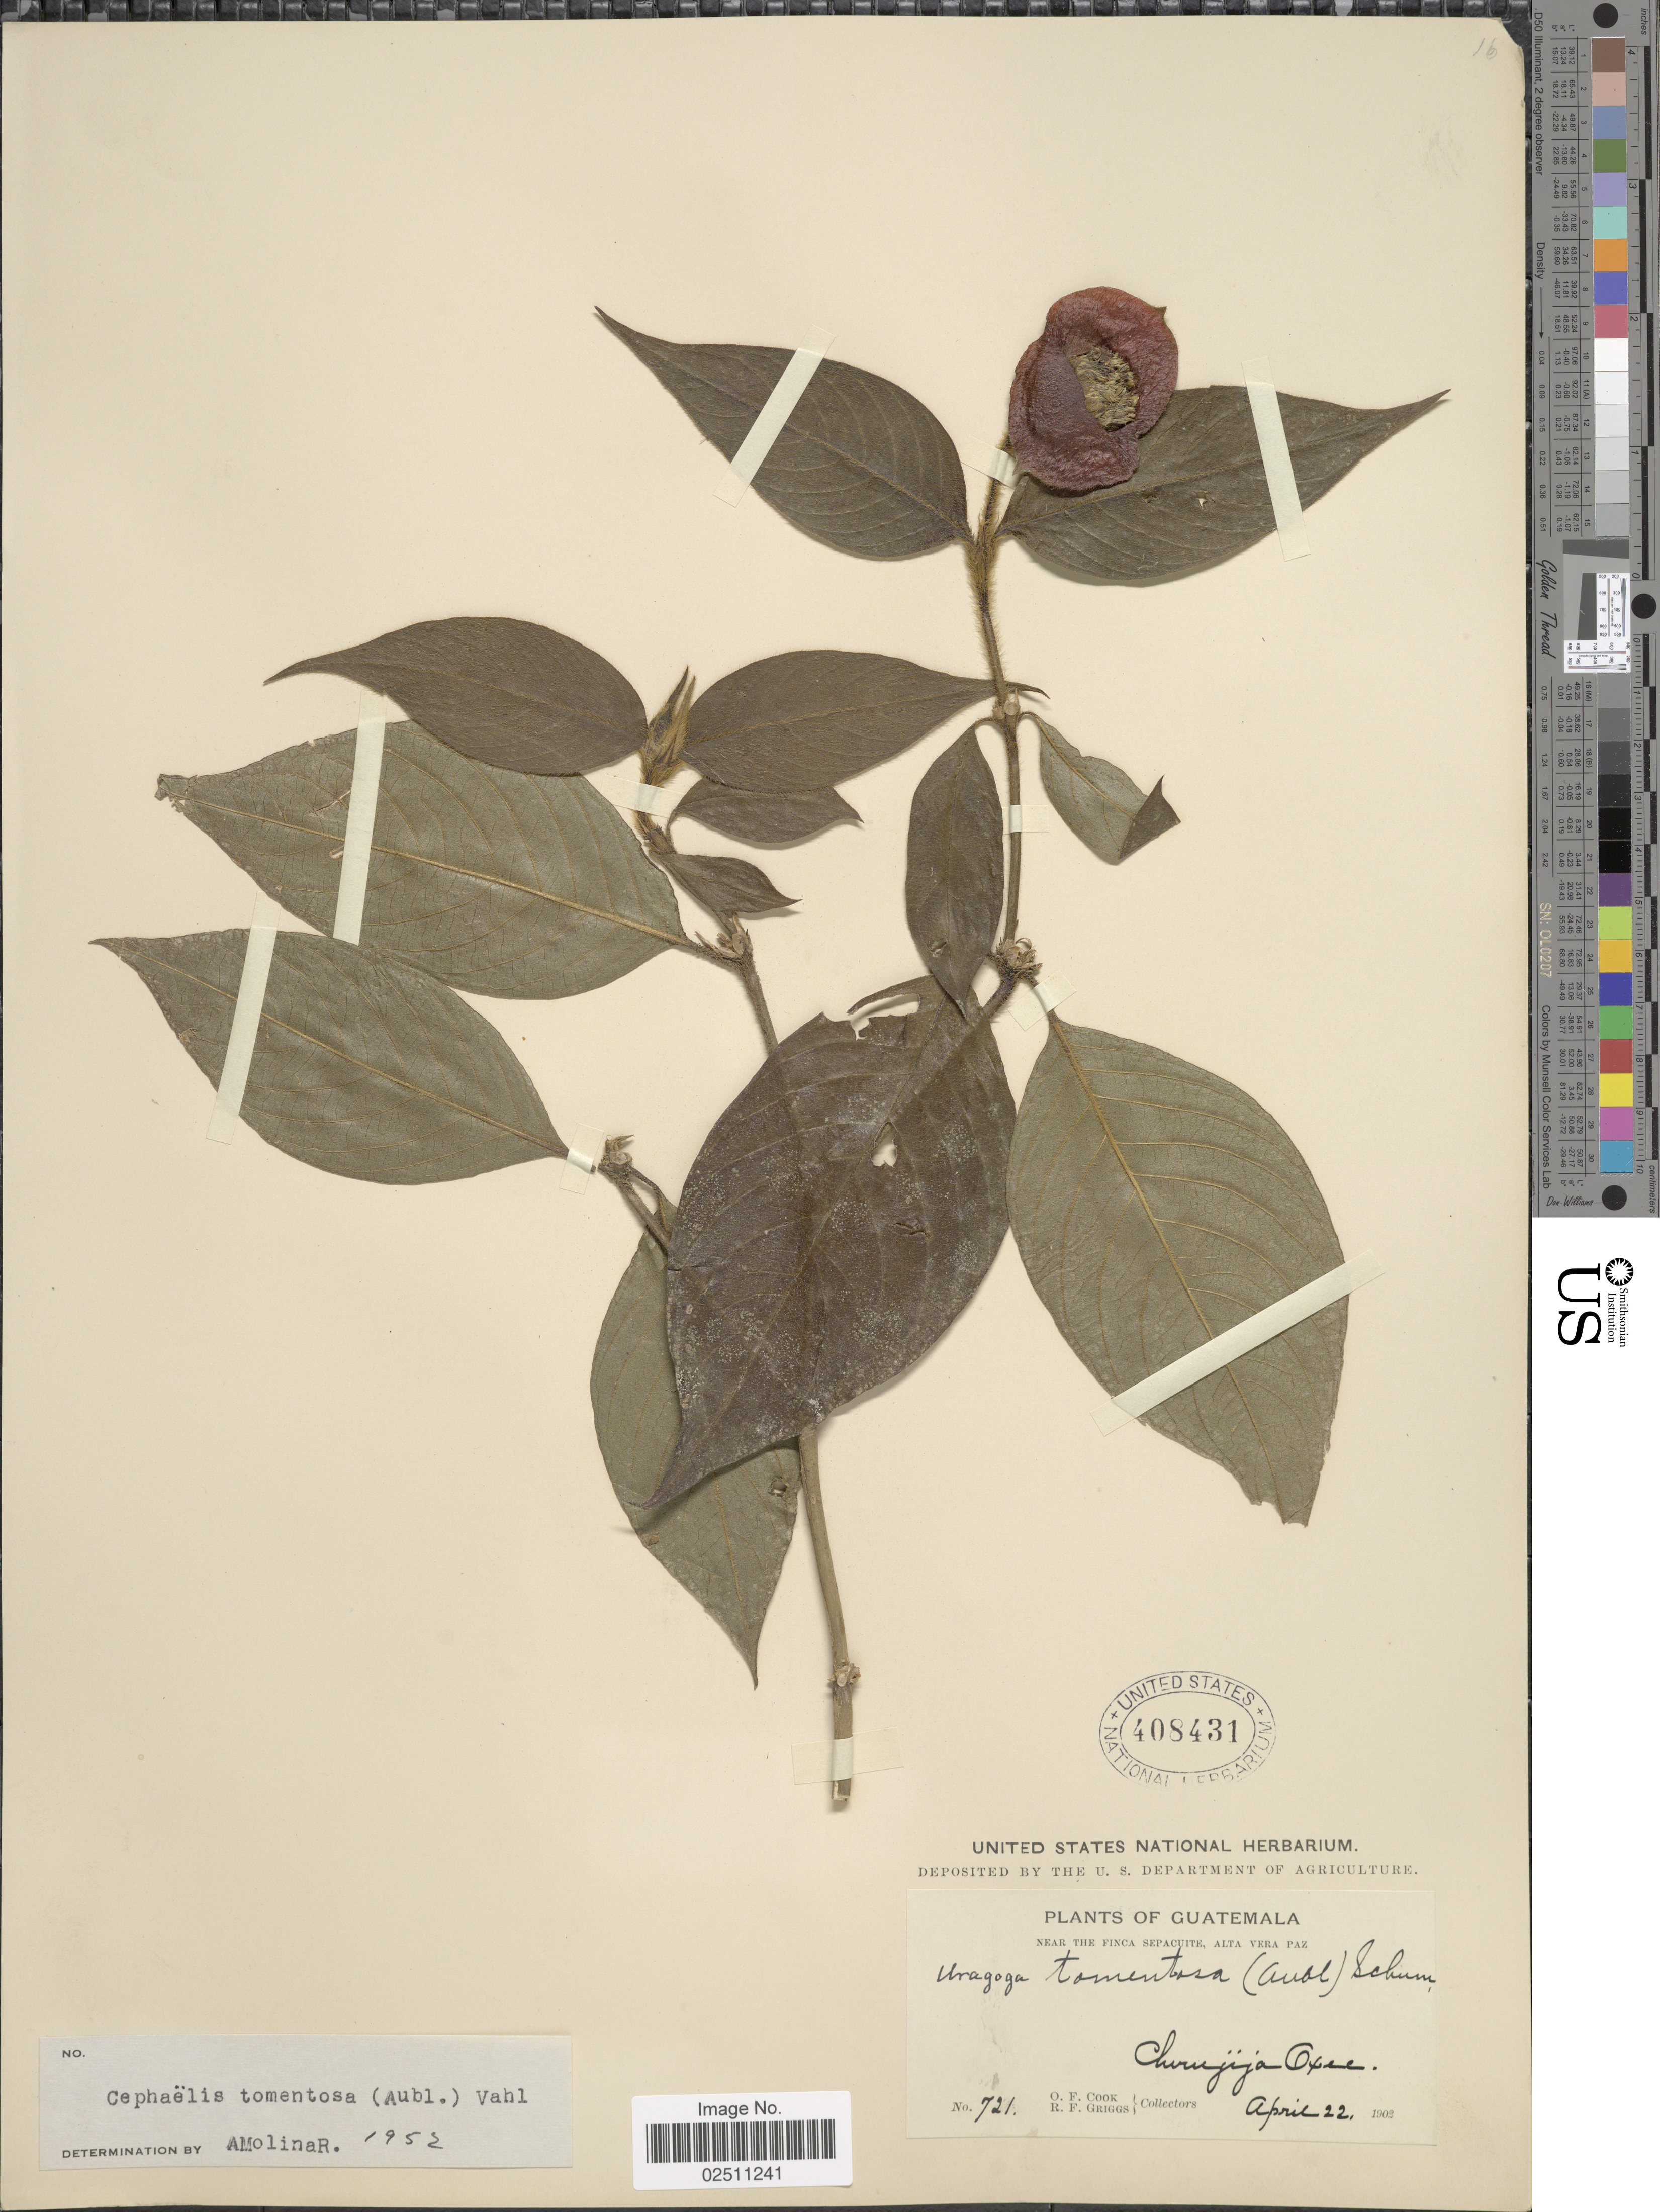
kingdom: Plantae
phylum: Tracheophyta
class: Magnoliopsida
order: Gentianales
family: Rubiaceae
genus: Psychotria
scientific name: Psychotria poeppigiana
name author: Müll. Arg.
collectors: O. F. Cook & R. F. Griggs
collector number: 721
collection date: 1902-04-22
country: Guatemala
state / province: Alta Verapaz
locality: Near the Finca Sepacuite, Cherujija Oxec.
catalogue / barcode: US 408431